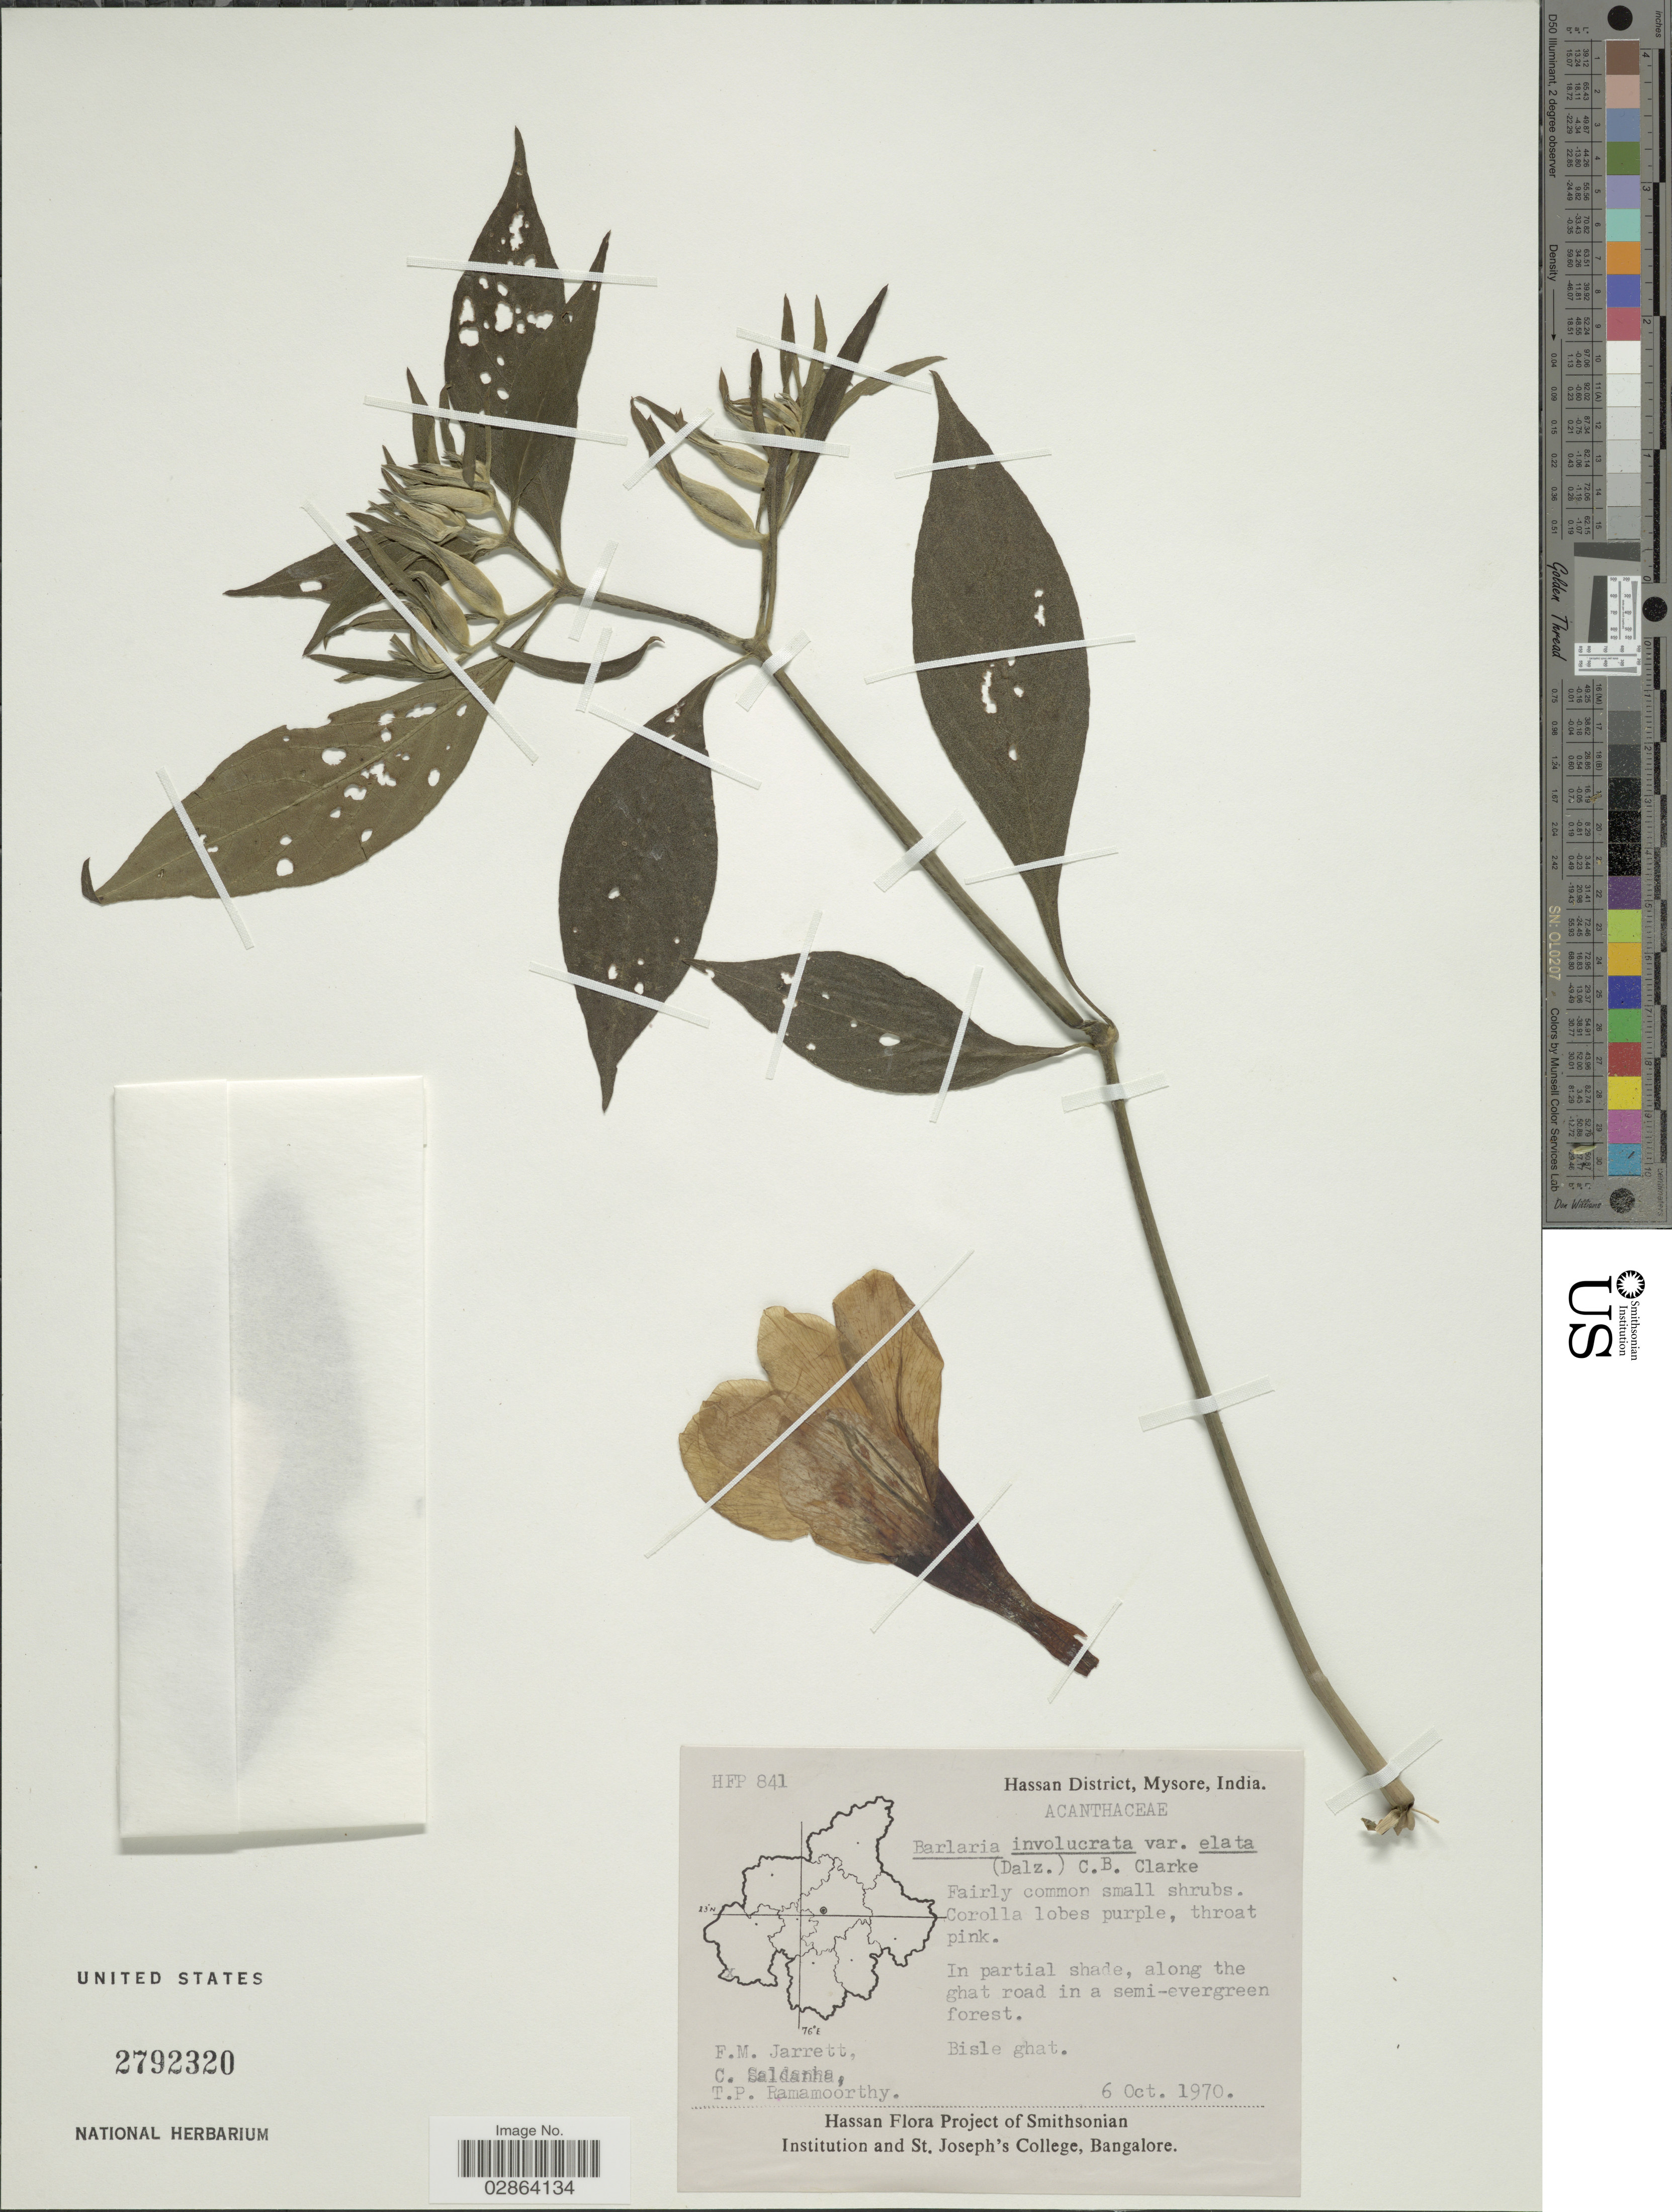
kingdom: Plantae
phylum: Tracheophyta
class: Magnoliopsida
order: Lamiales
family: Acanthaceae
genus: Barleria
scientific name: Barleria involucrata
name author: Nees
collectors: F. M. Jarrett, C. Saldanha & T. P. Ramamoorthy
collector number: HFP 841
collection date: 1970-10-06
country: India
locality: Hassan District, Mysore, India, Bisle ghat.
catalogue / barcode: US 2792320